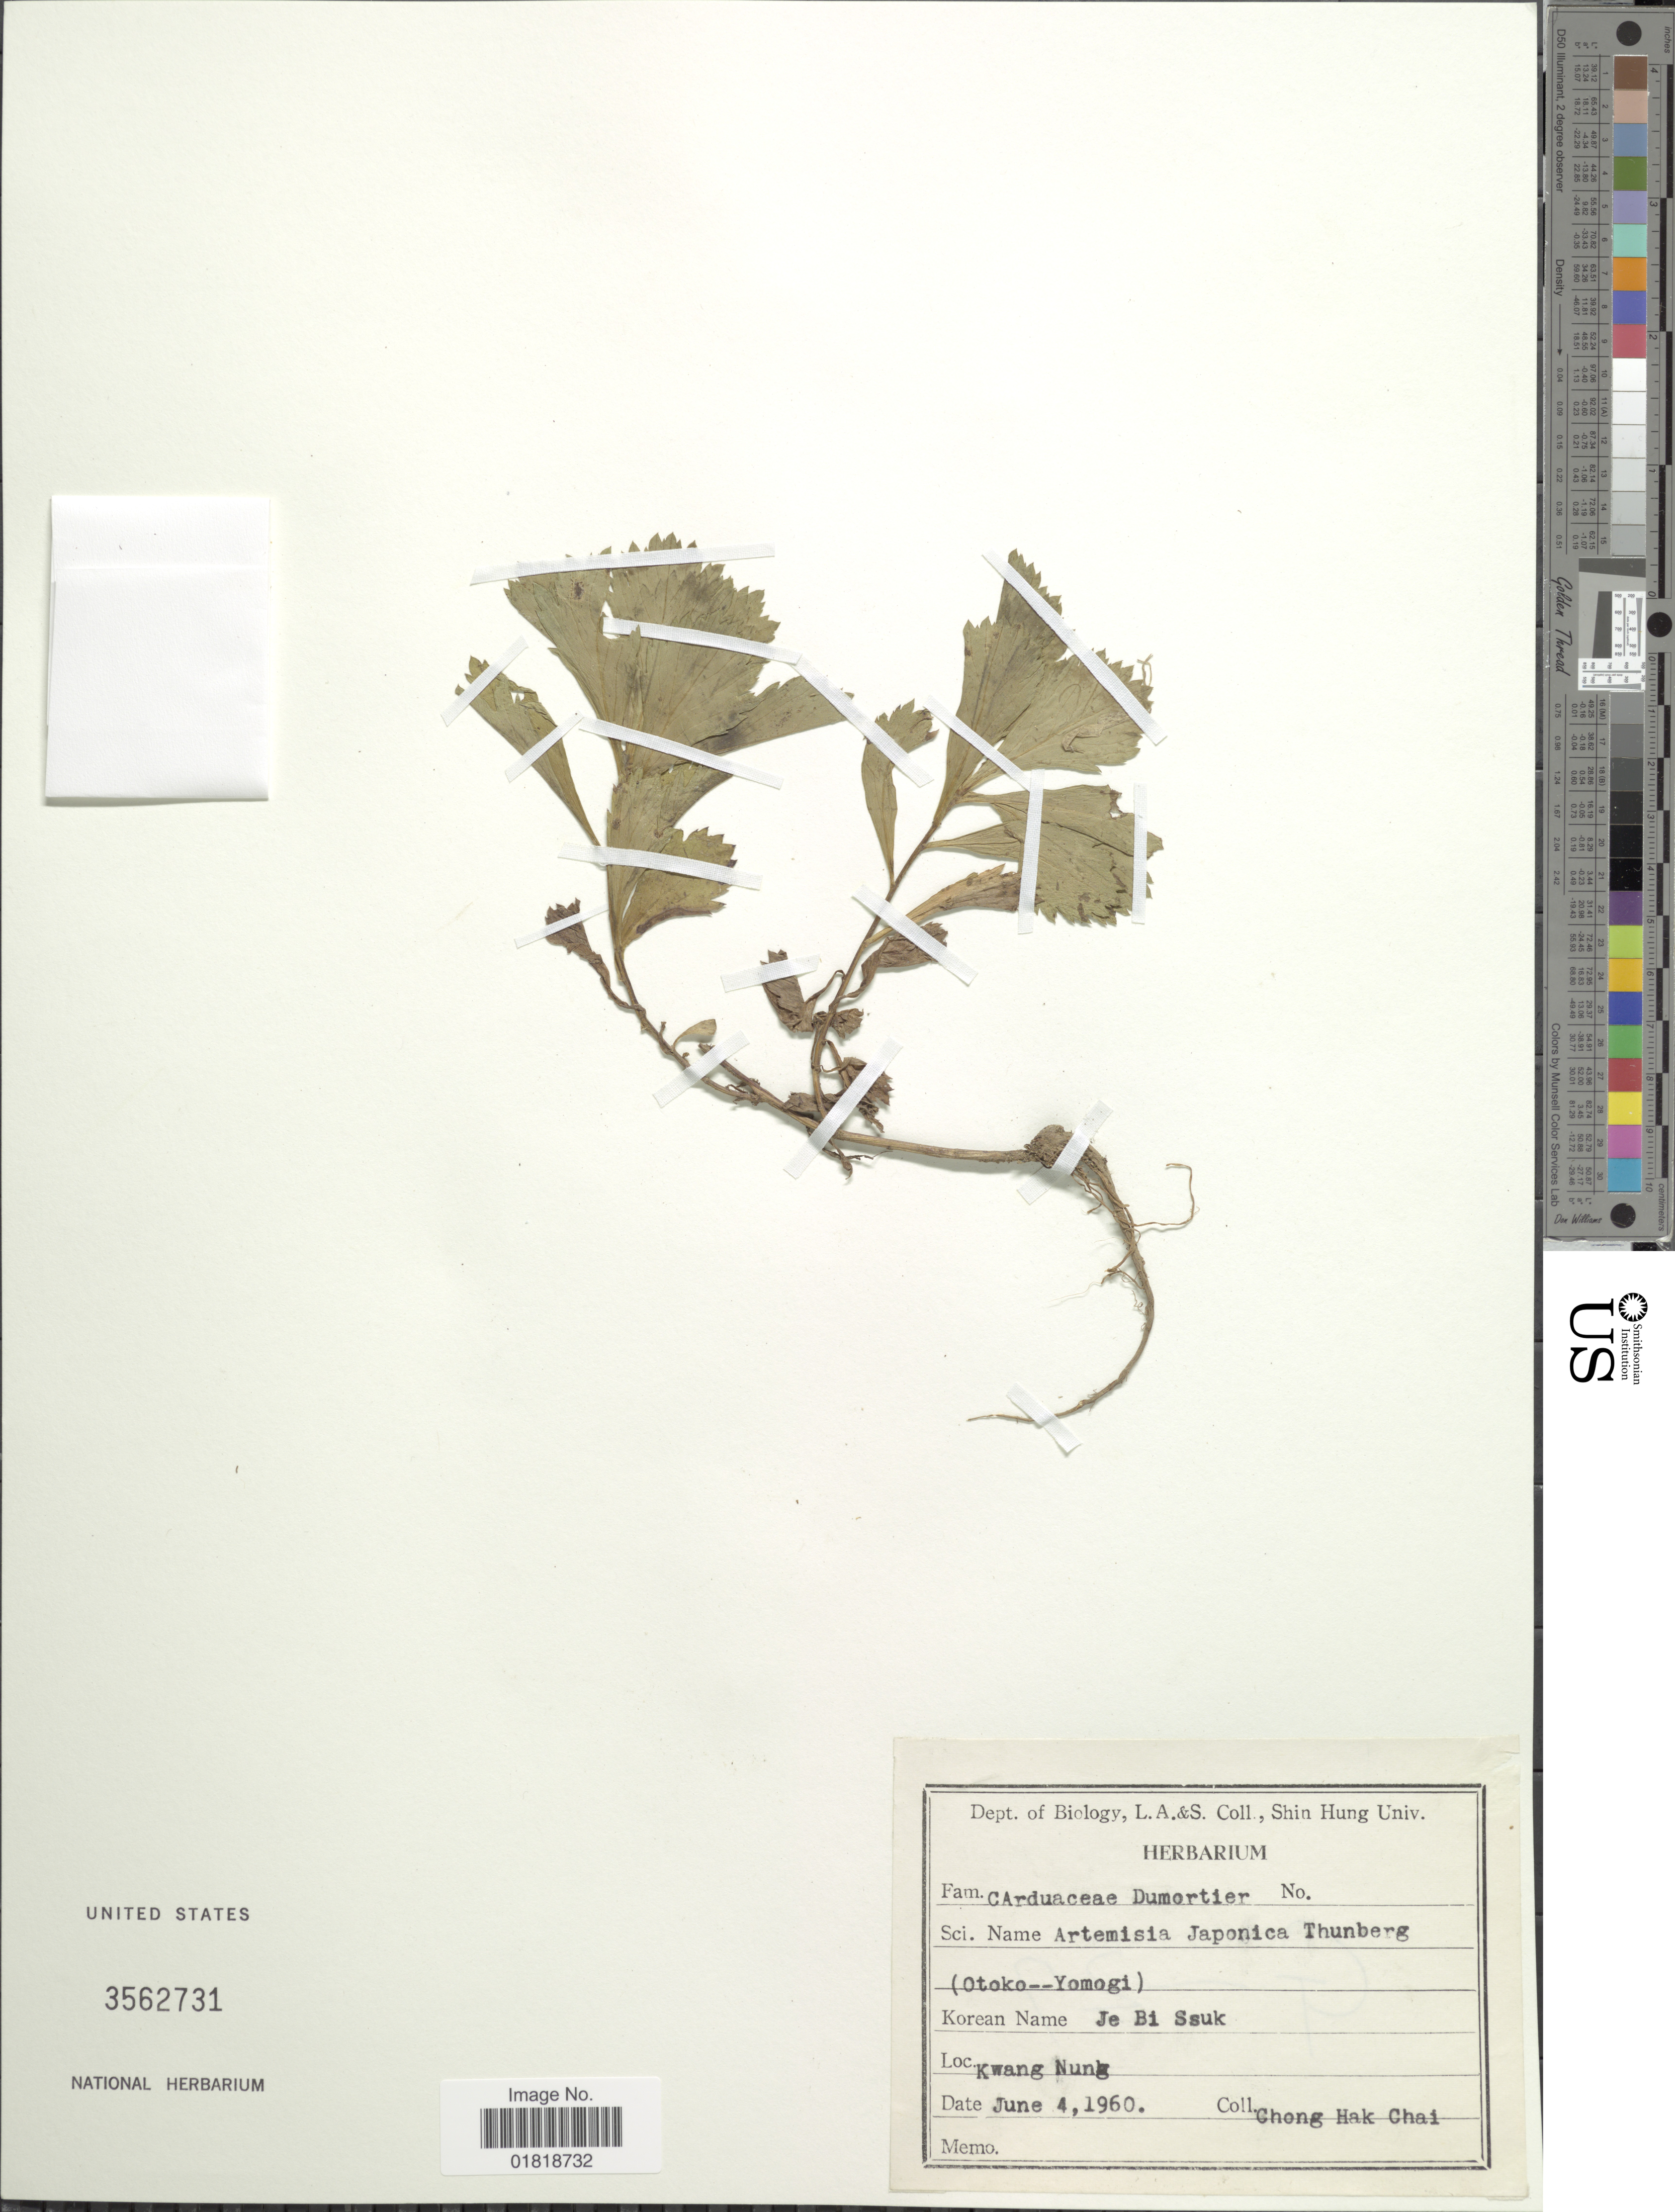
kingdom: Plantae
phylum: Tracheophyta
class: Magnoliopsida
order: Asterales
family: Asteraceae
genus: Artemisia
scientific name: Artemisia japonica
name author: Thunb.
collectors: C. Chai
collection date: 1960-06-04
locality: Kwang Nung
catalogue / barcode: US 3562731